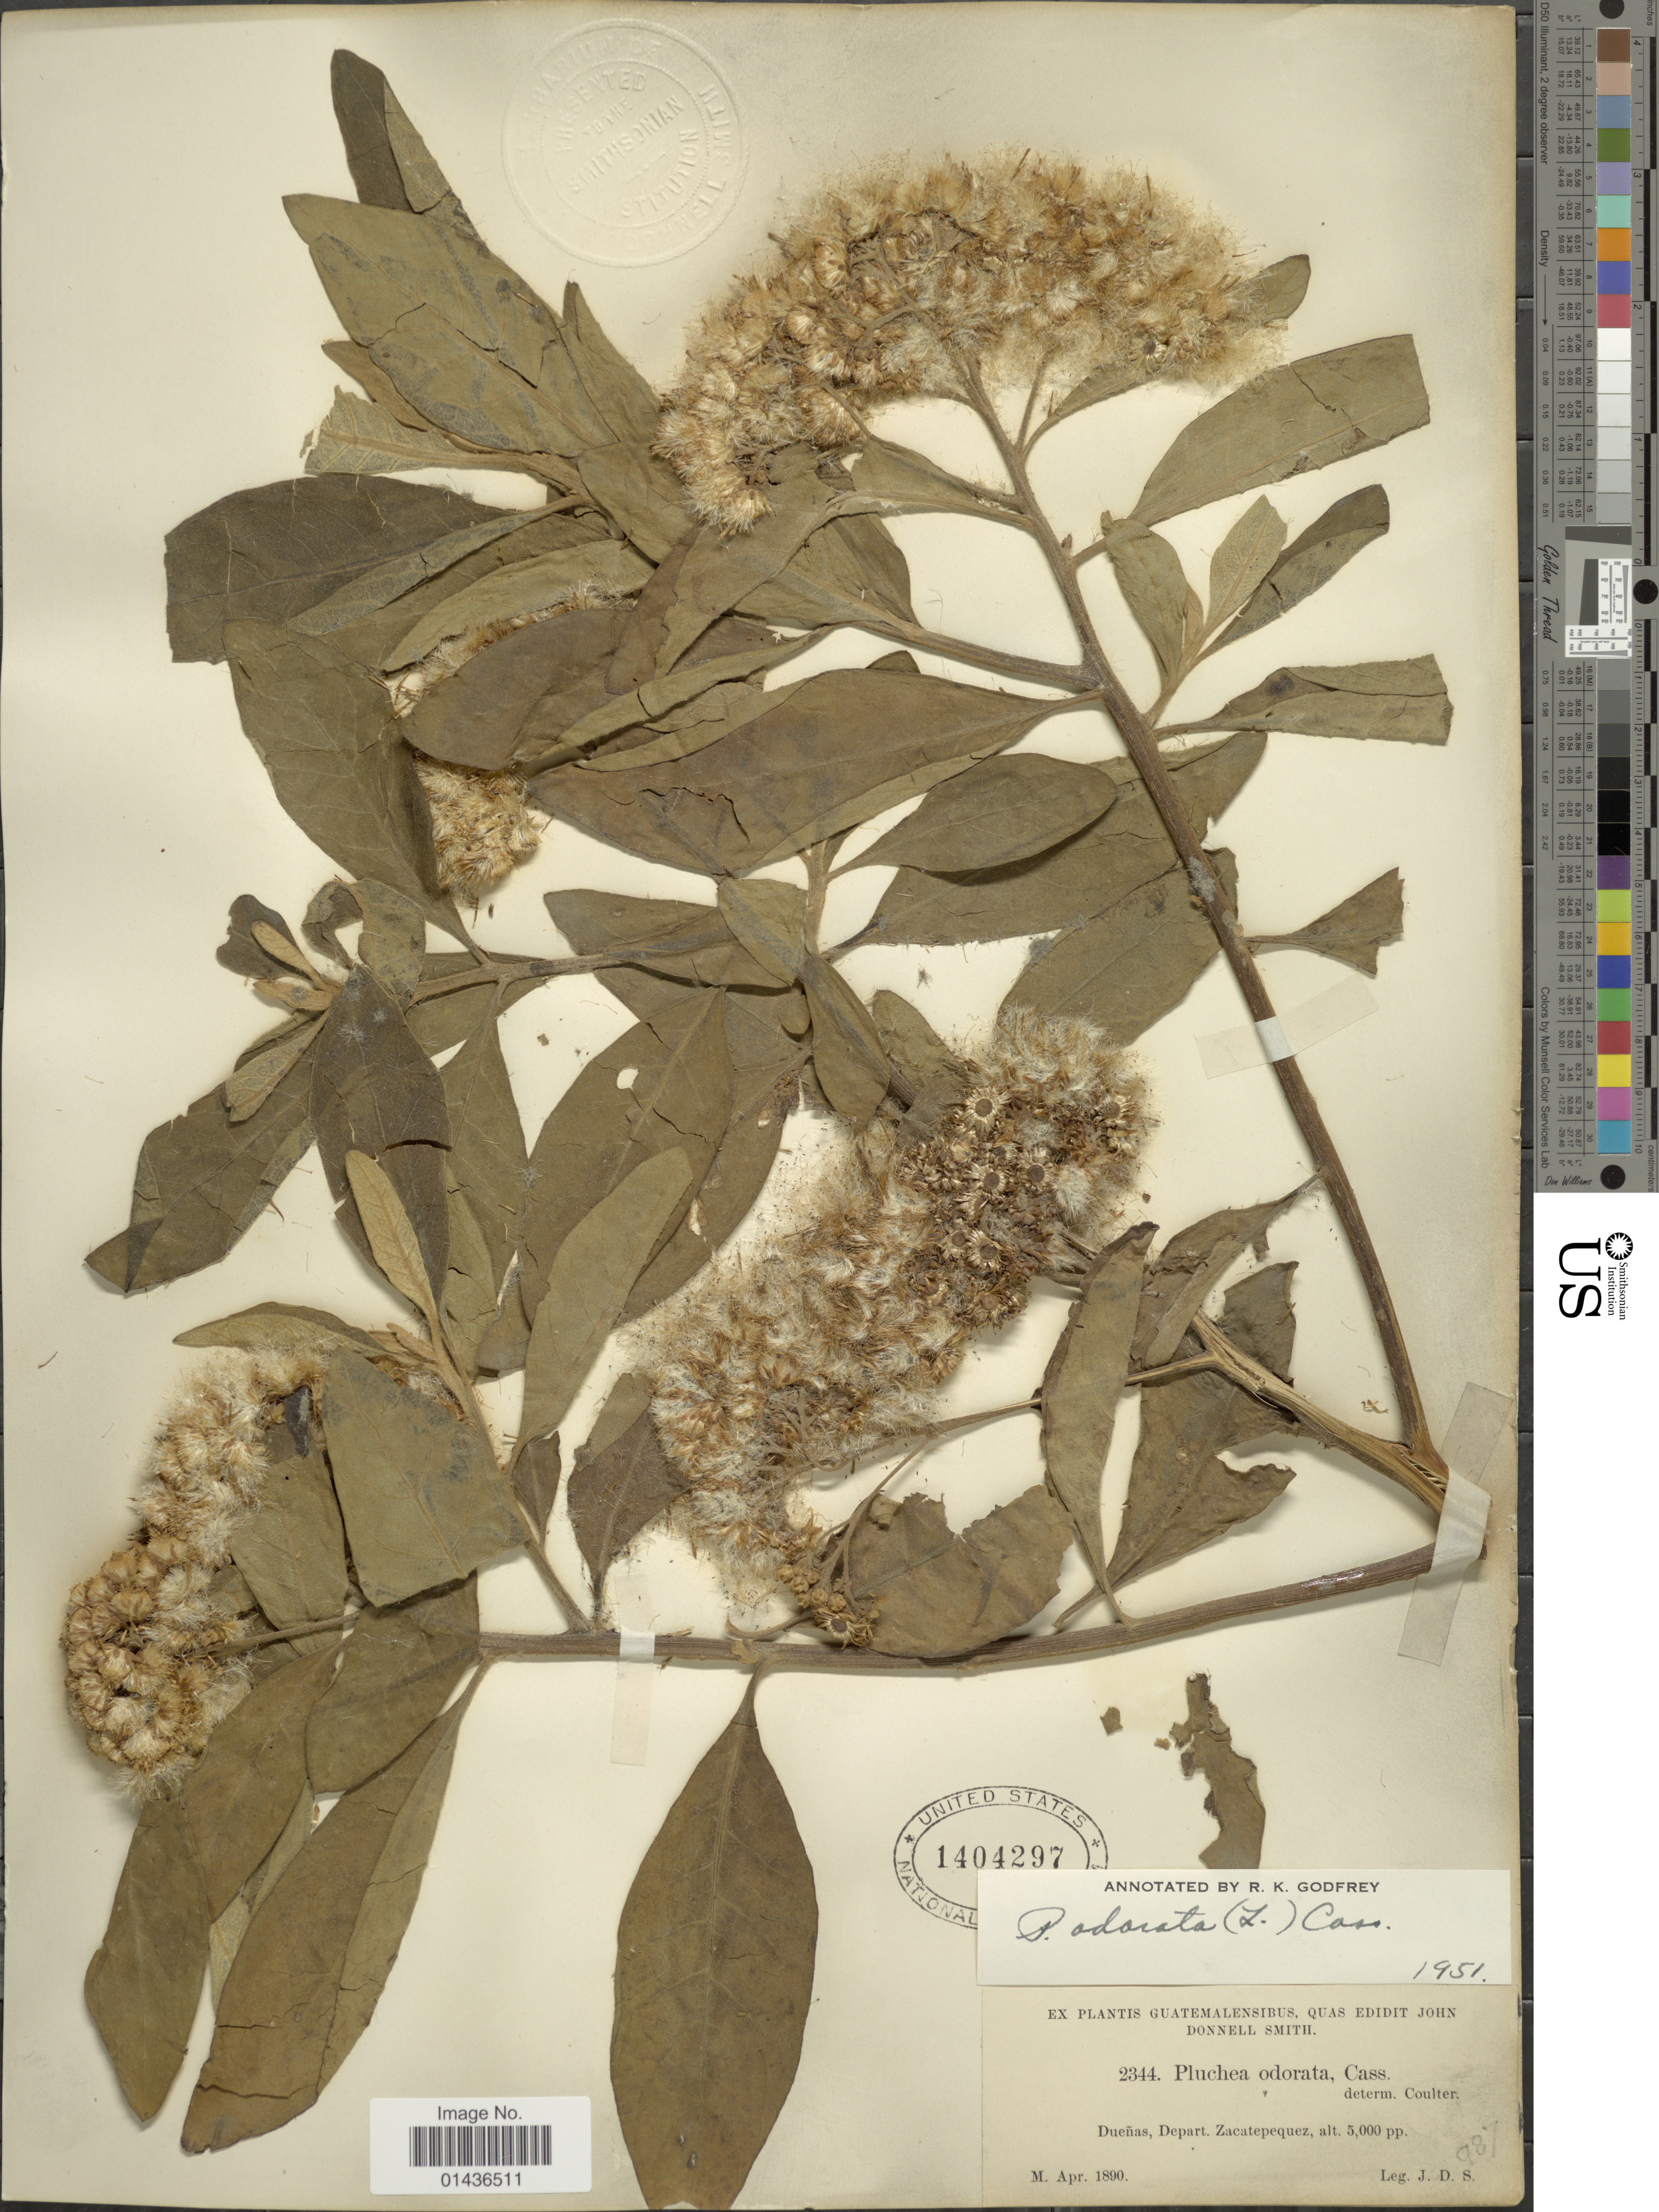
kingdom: Plantae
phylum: Tracheophyta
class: Magnoliopsida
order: Asterales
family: Asteraceae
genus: Pluchea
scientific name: Pluchea carolinensis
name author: (Jacq.) D. Don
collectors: J. Donnell Smith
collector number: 2344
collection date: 1890-04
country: Guatemala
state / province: Sacatepéquez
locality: Guatemalensibus, Duenas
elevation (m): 1524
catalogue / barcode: US 1404297